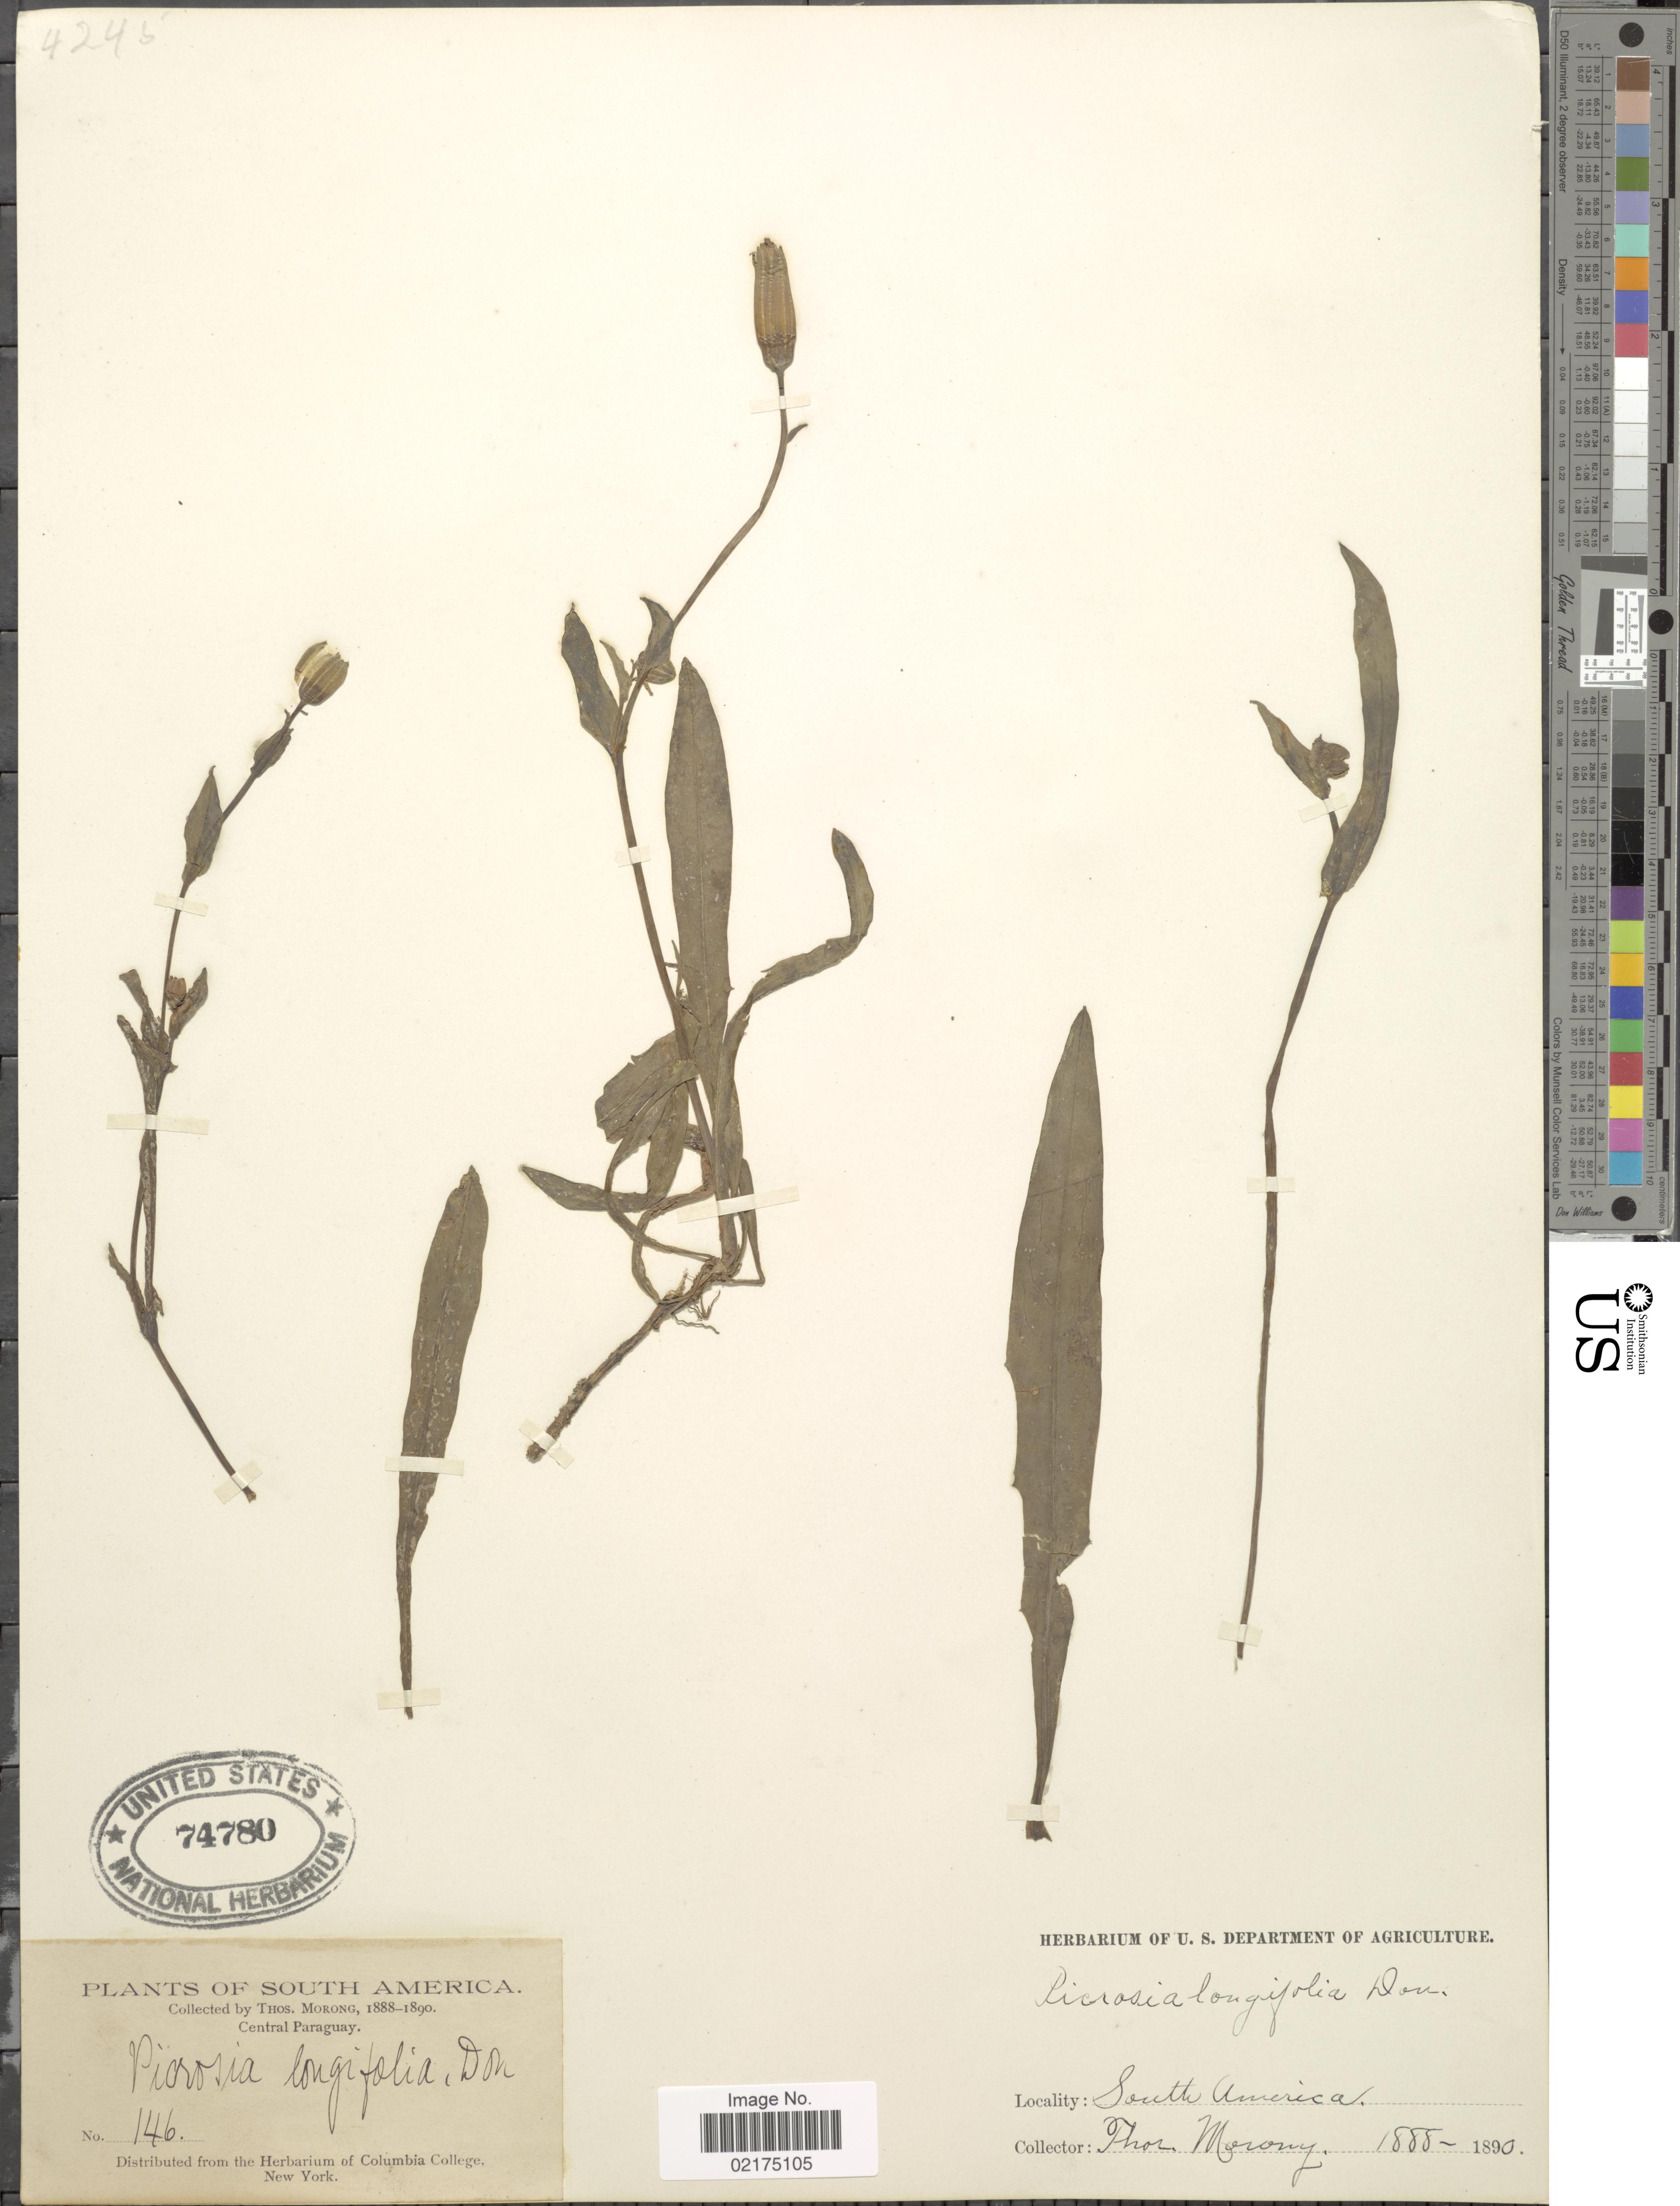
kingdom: Plantae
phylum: Tracheophyta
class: Magnoliopsida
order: Asterales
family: Asteraceae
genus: Picrosia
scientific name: Picrosia longifolia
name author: D. Don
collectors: ex herb. T. Morong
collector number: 146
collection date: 1888/1890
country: Paraguay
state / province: Central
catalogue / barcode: US 74780